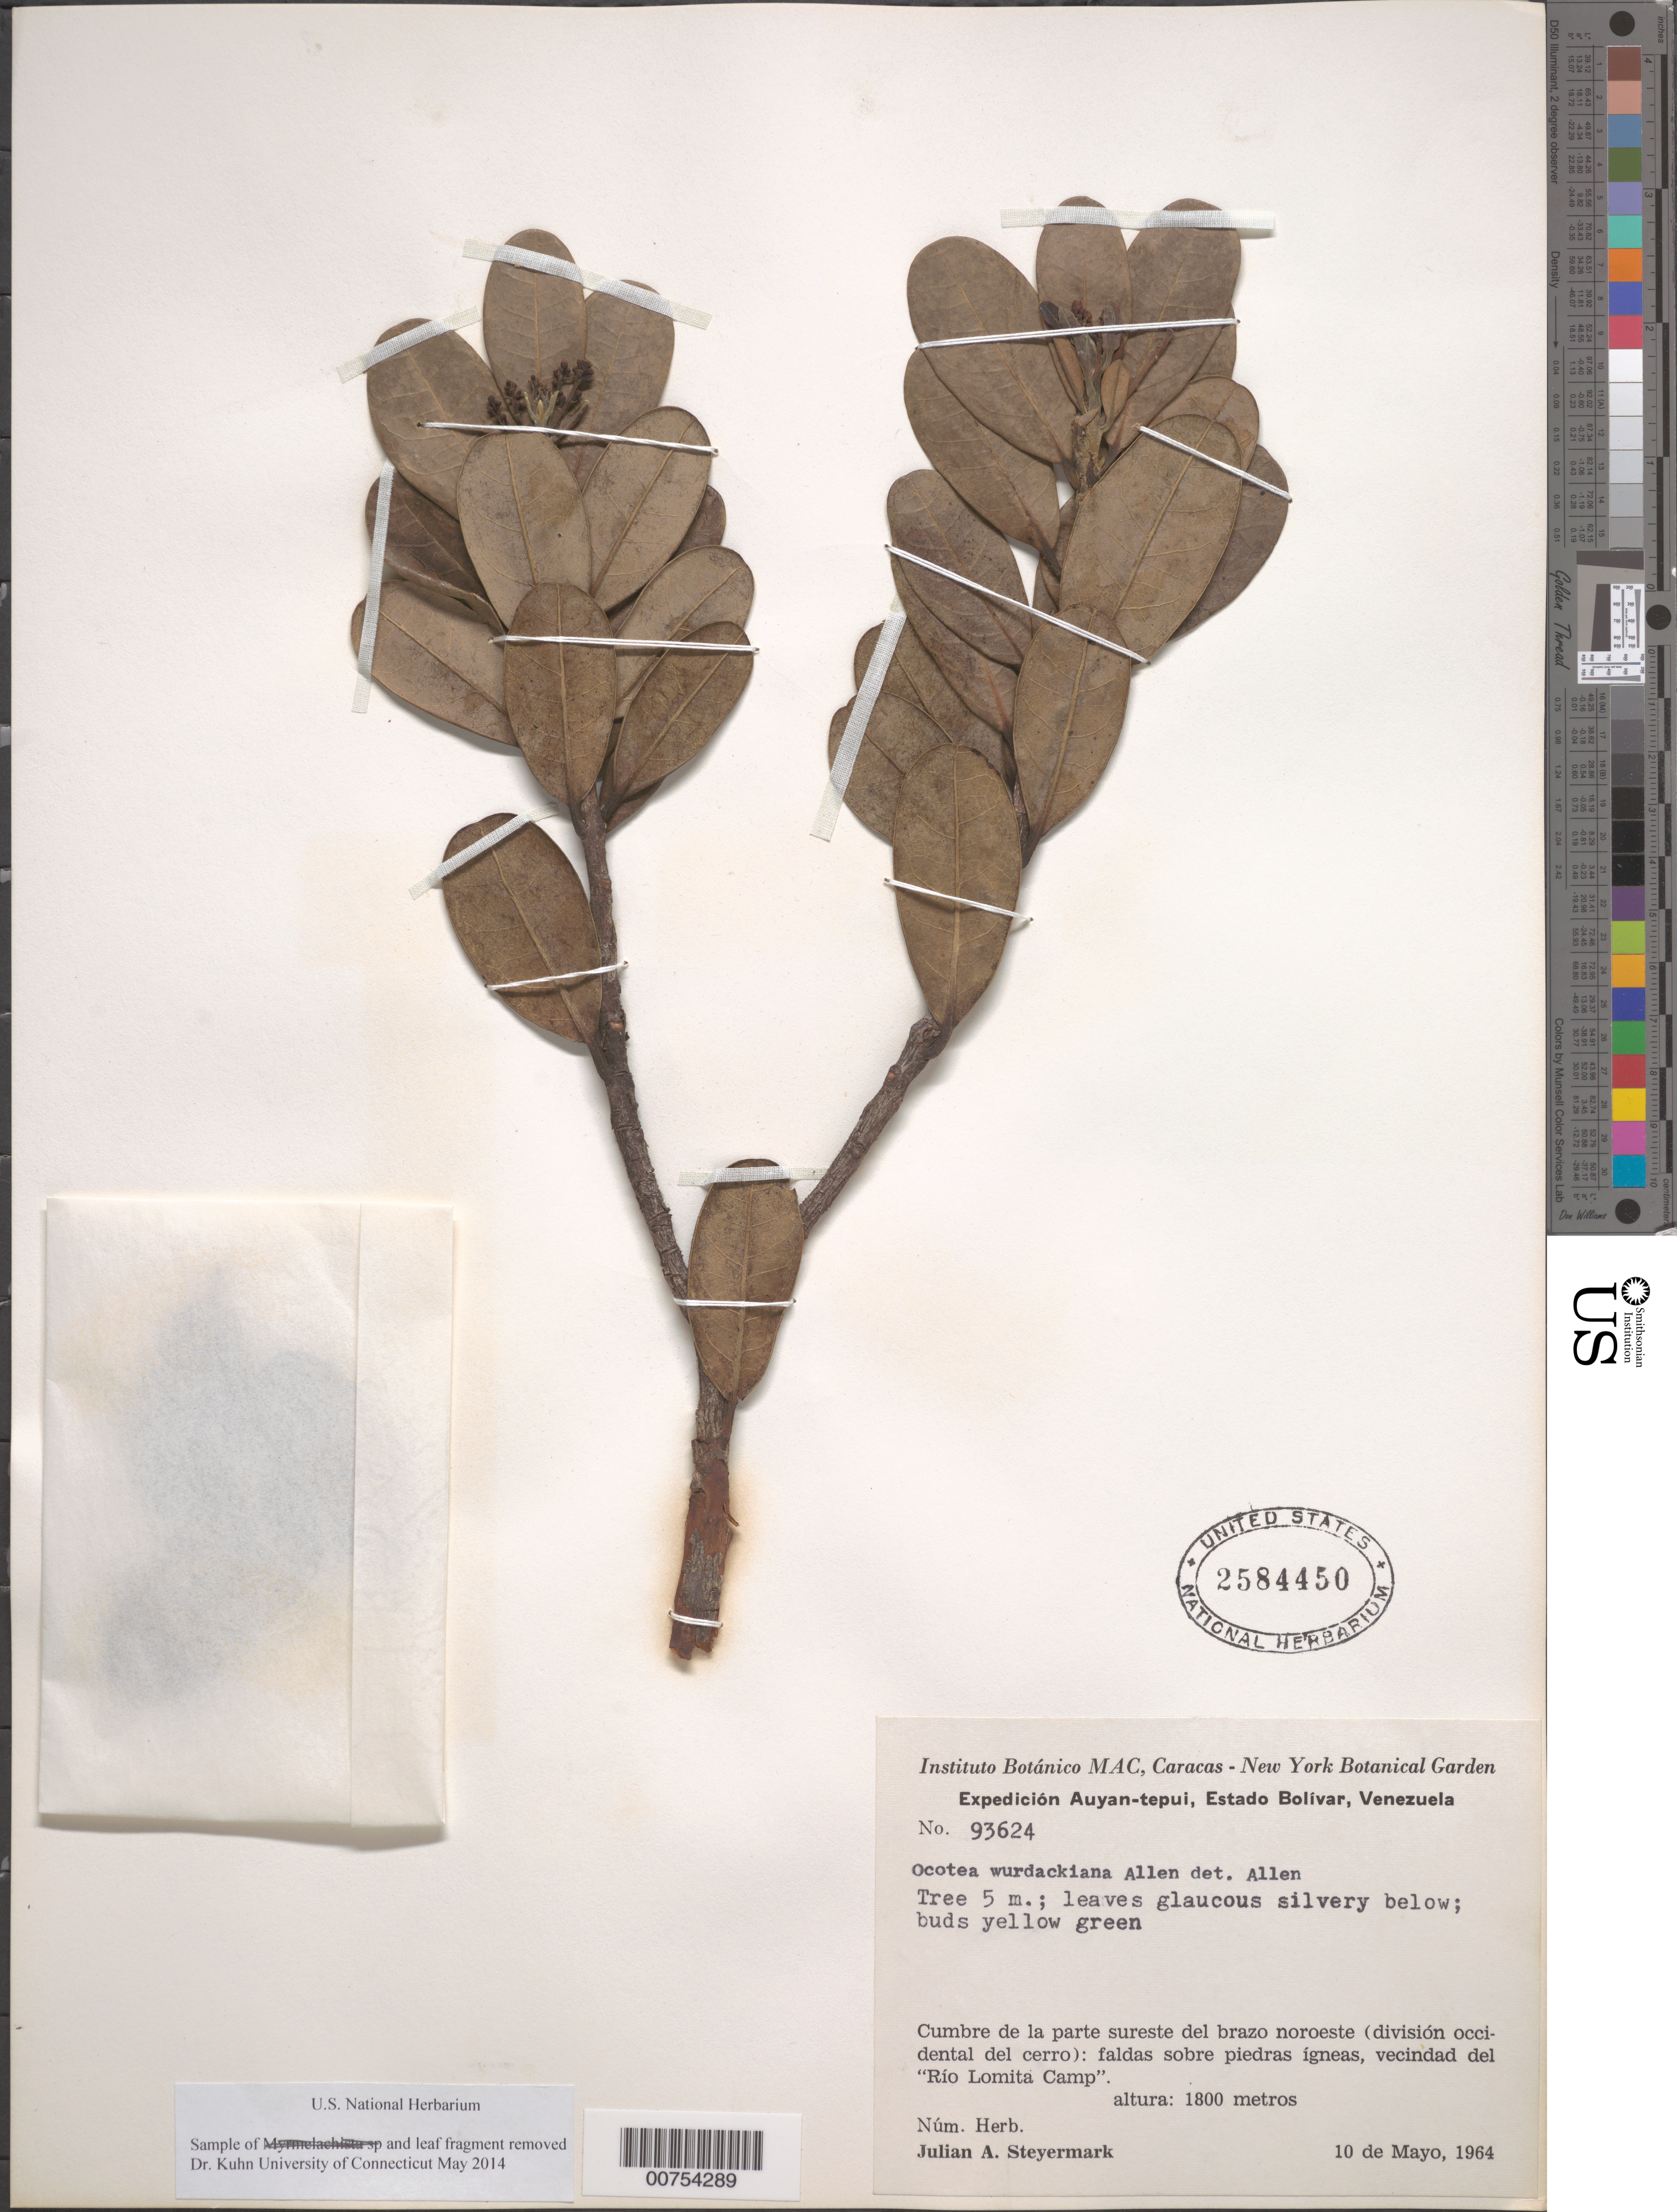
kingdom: Plantae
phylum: Tracheophyta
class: Magnoliopsida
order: Laurales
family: Lauraceae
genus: Ocotea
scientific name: Ocotea wurdackiana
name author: C.K. Allen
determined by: Allen, C. K.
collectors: J. Steyermark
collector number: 93624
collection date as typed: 10-May-64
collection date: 1964-05-10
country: Venezuela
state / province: Bolívar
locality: Auyan-tepuí, Río Lomita Camp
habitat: Faldas sobre piedras igneas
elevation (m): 1800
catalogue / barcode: US 2584450